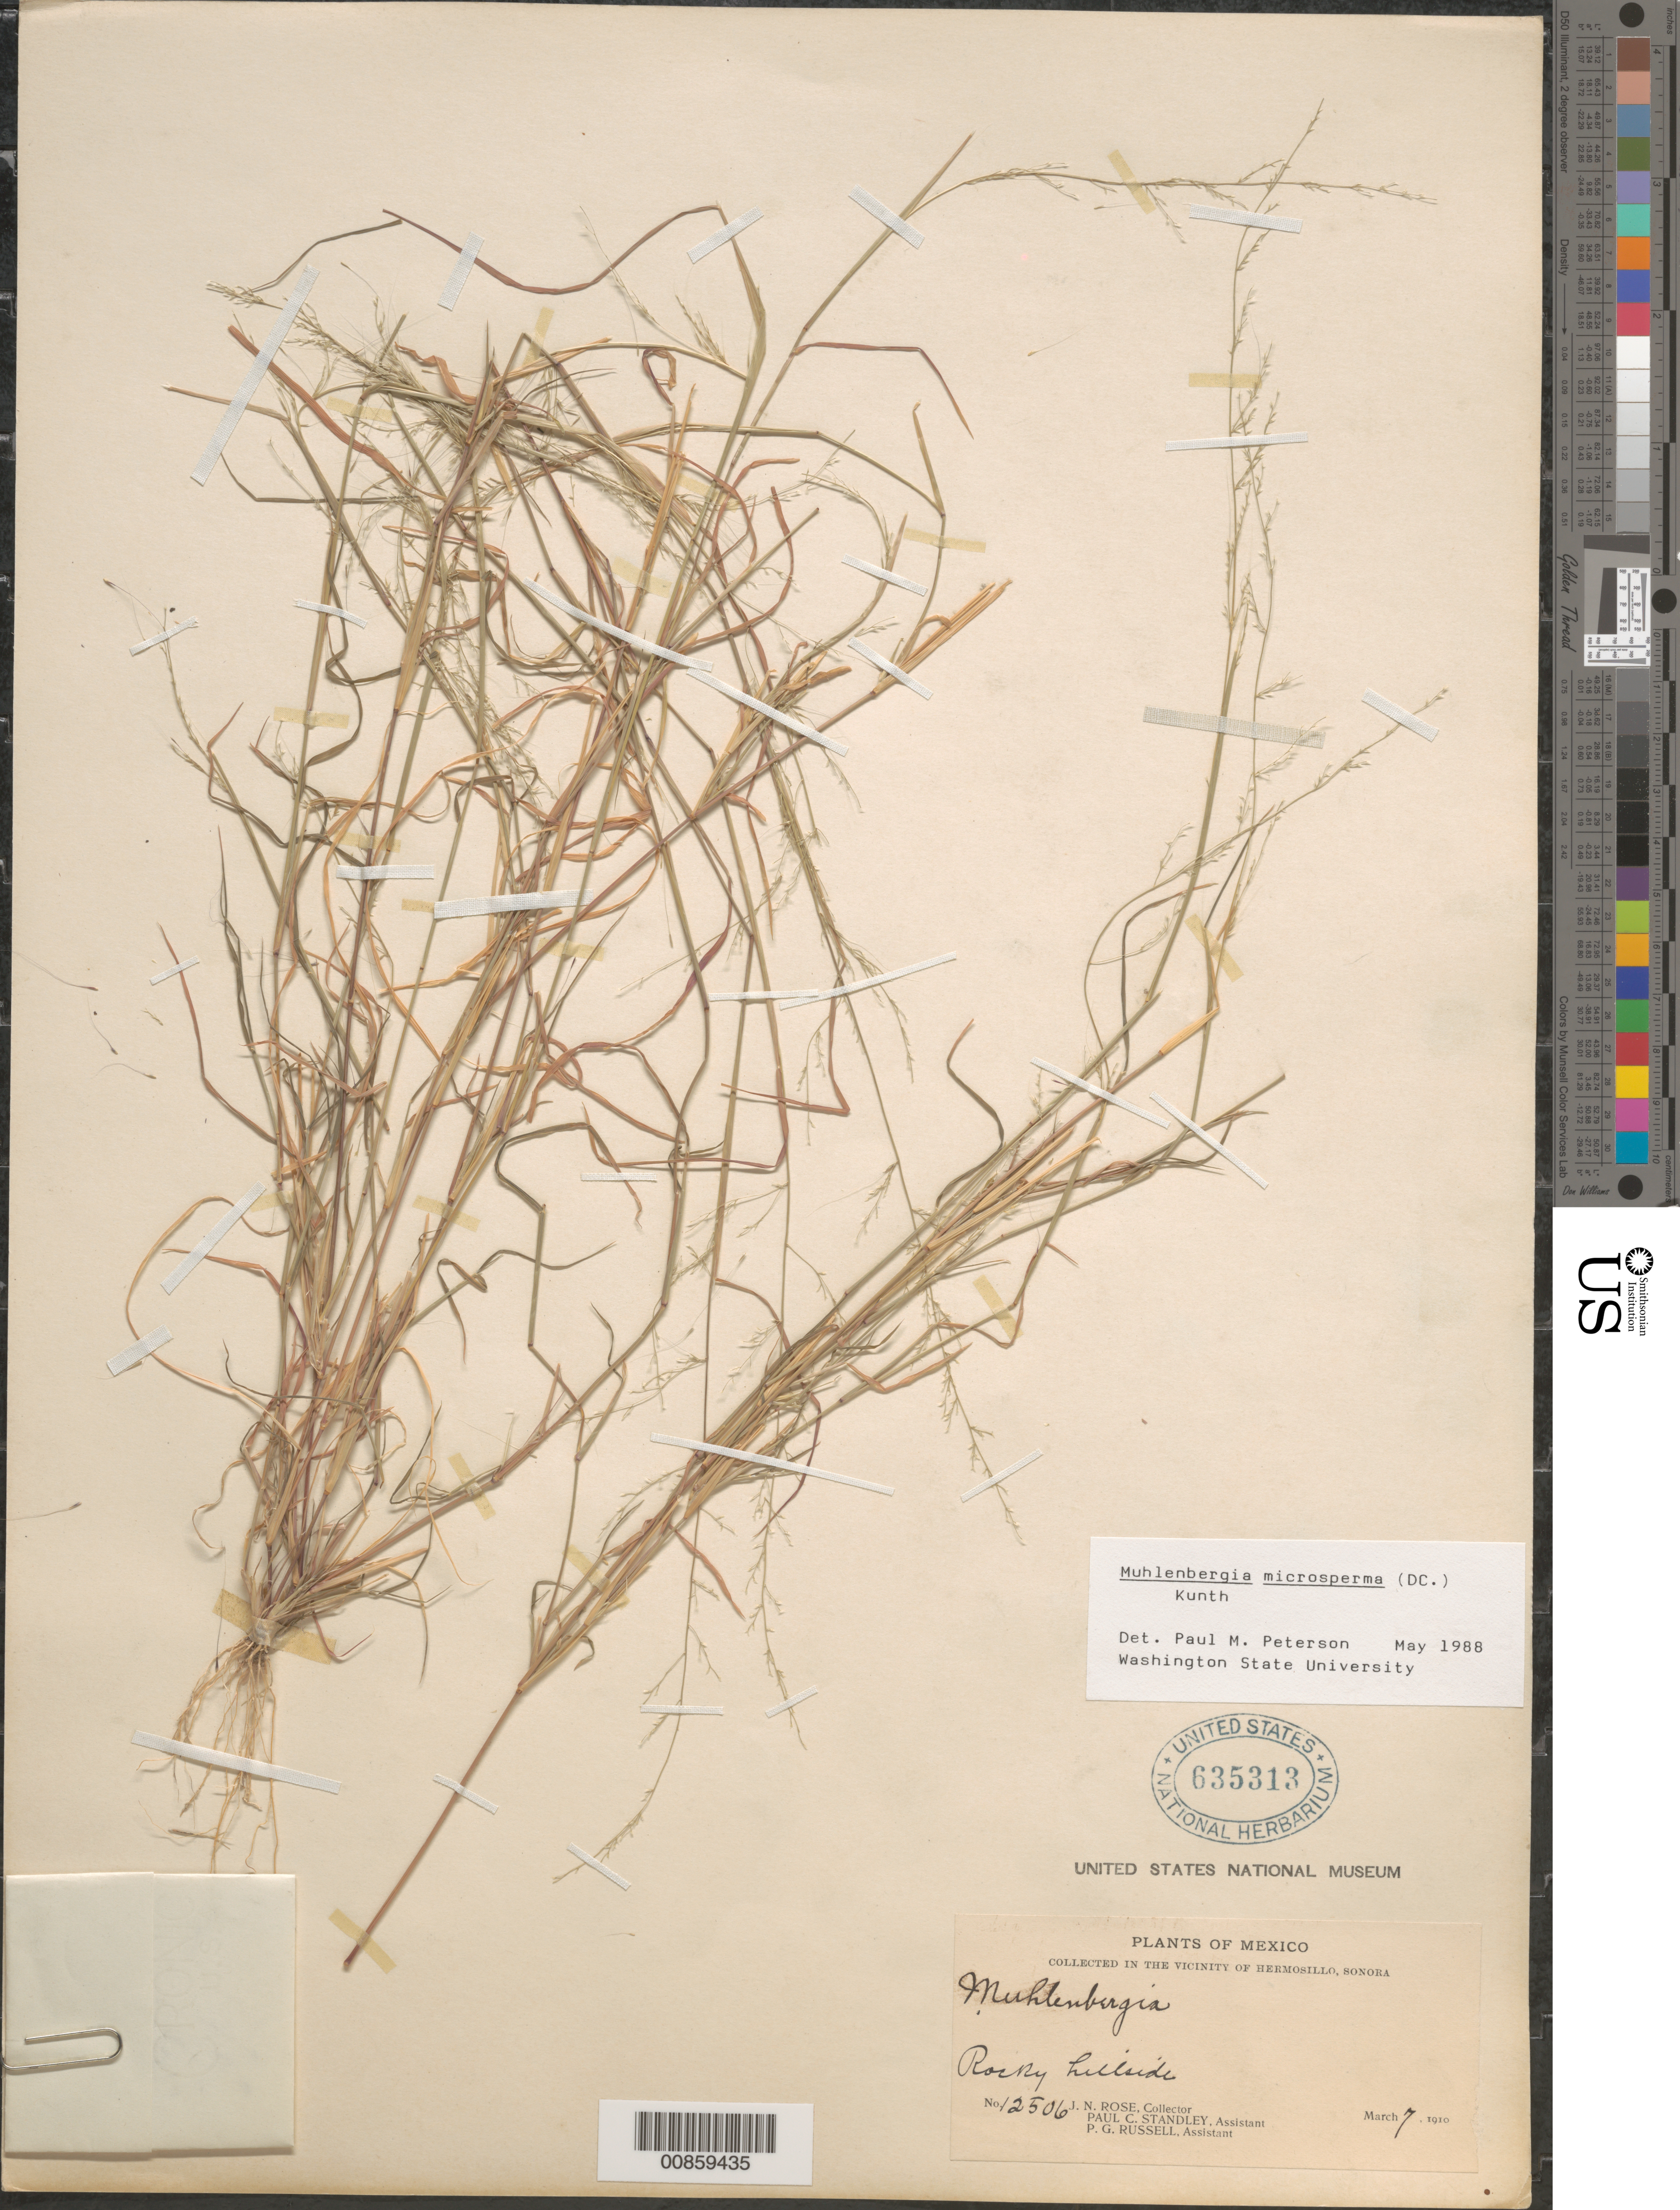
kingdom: Plantae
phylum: Tracheophyta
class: Liliopsida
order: Poales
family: Poaceae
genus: Muhlenbergia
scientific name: Muhlenbergia microsperma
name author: (DC.) Kunth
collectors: J. N. Rose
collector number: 12506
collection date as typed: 07 Mar 1910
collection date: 1910-03-07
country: Mexico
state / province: Sonora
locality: Vicinity of Hermosillo, Son.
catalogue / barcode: US 635313